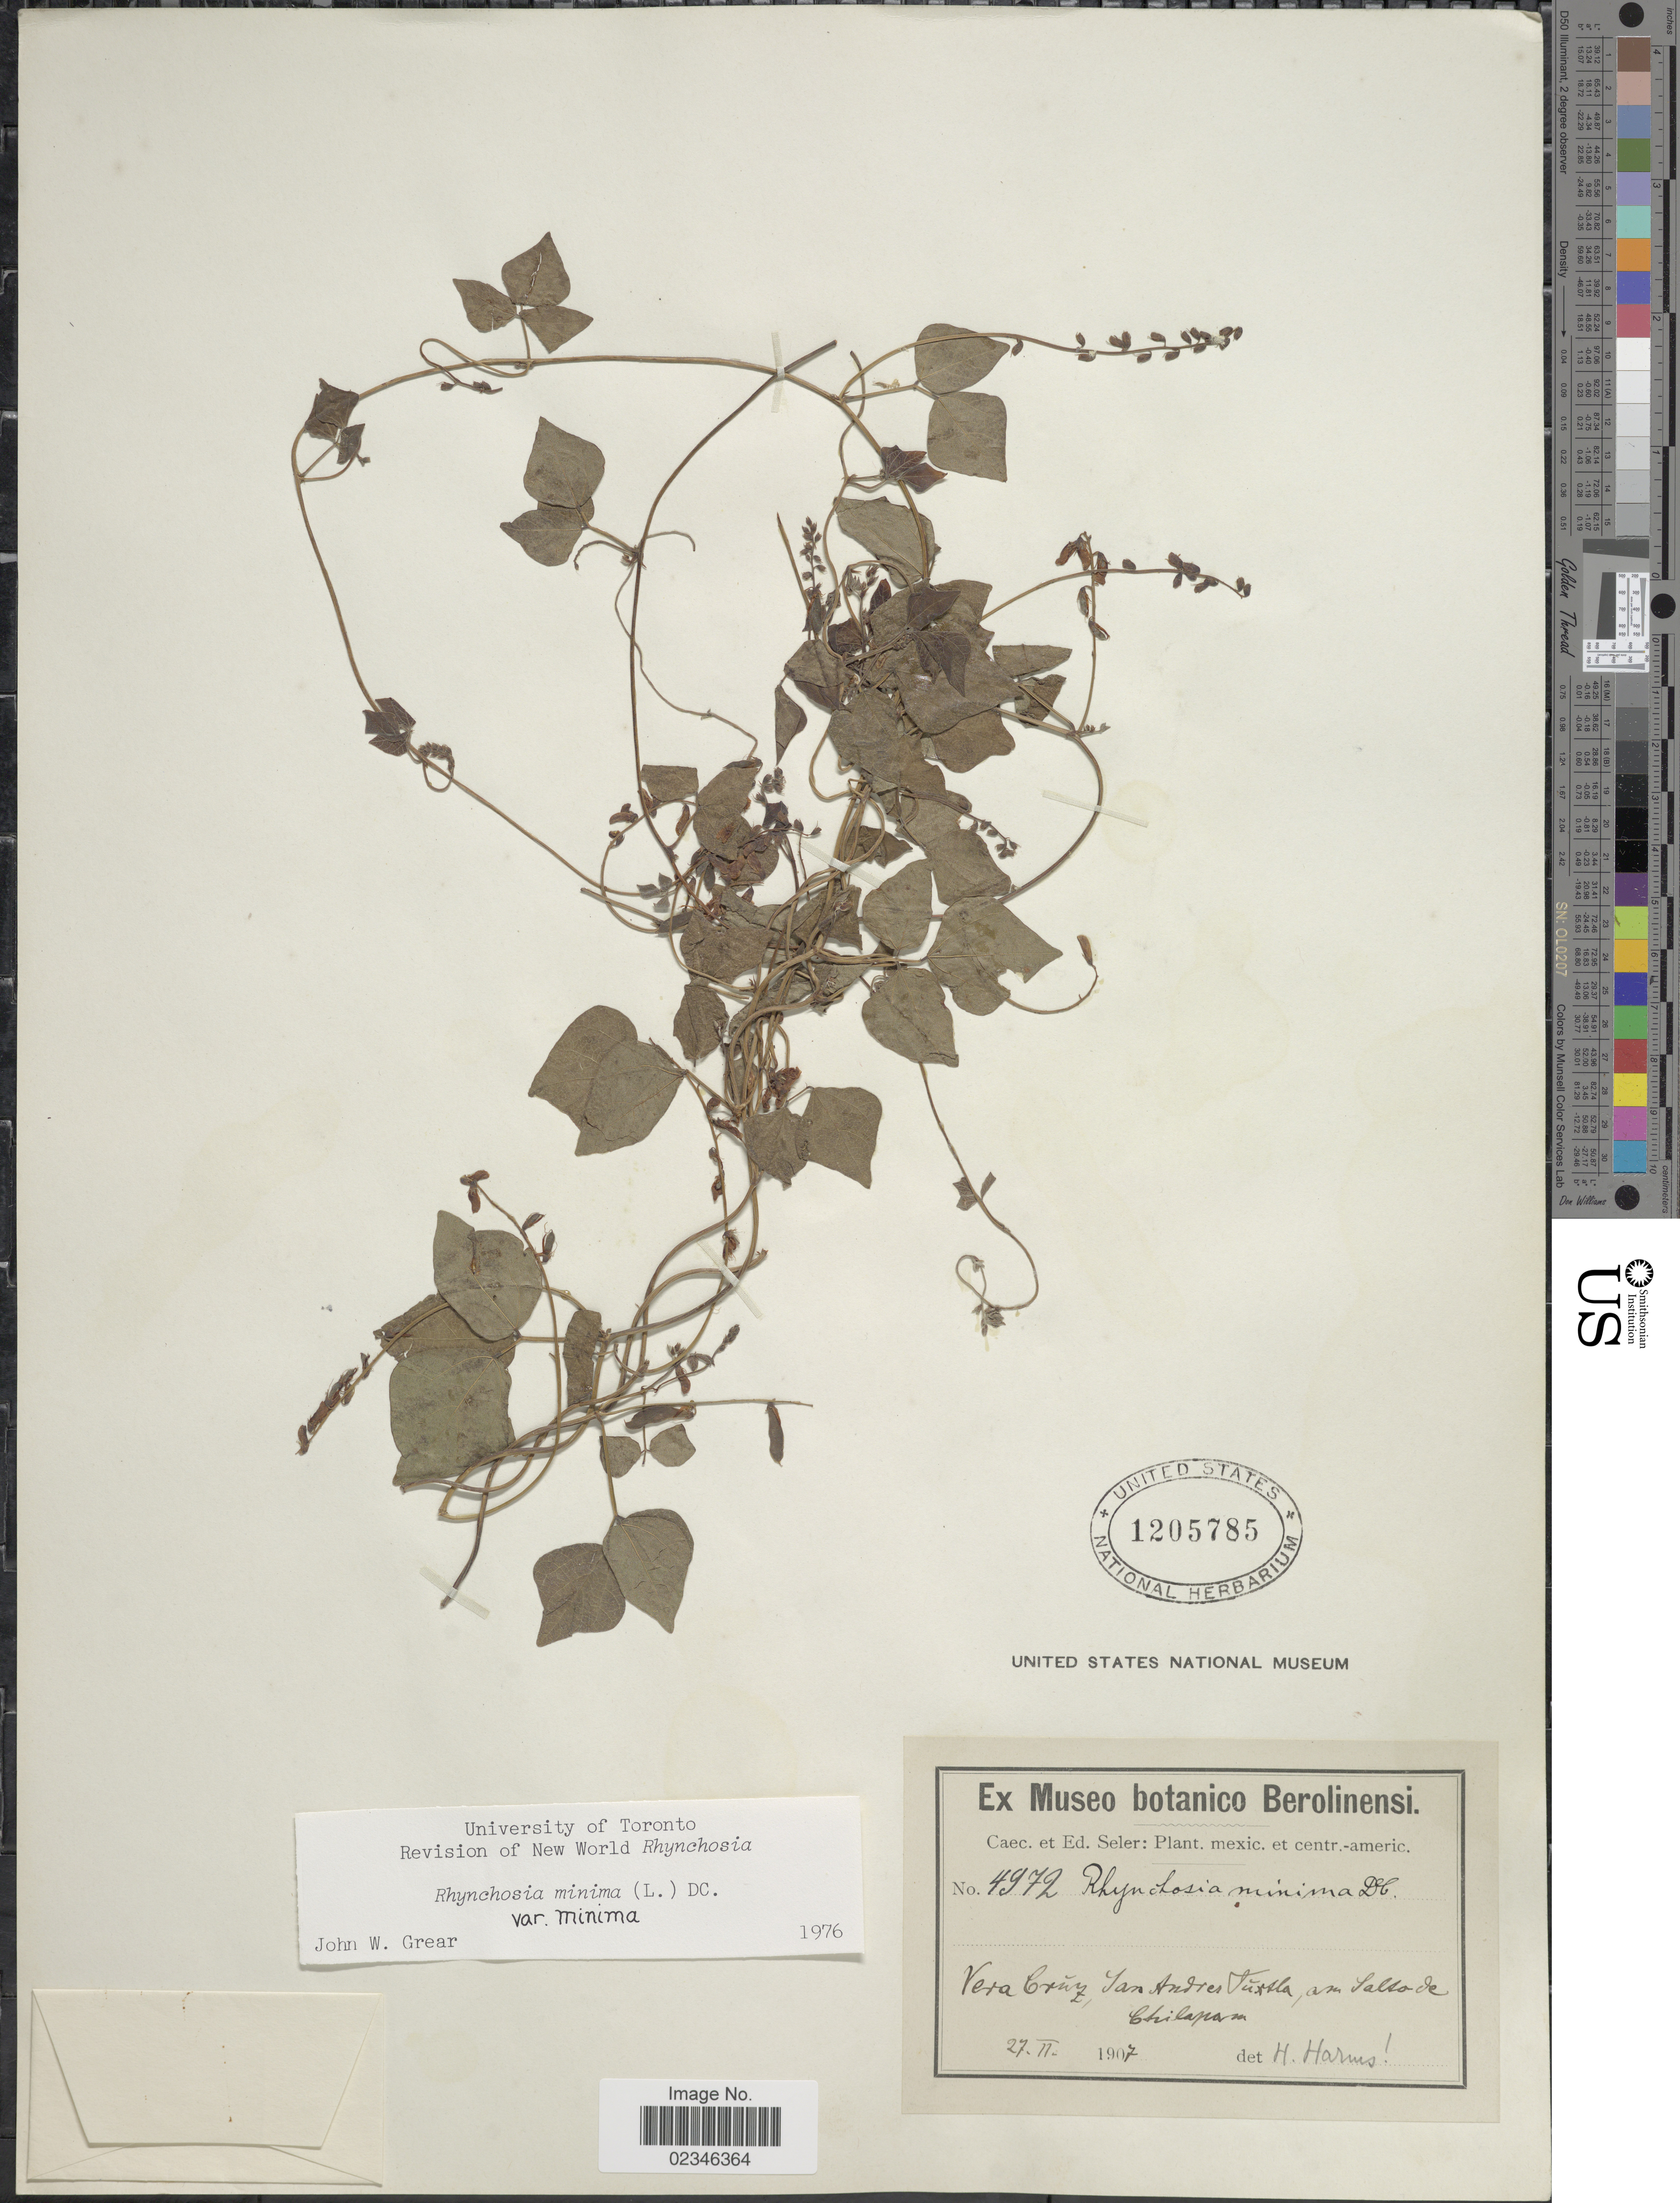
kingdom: Plantae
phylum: Tracheophyta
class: Magnoliopsida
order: Fabales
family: Fabaceae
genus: Rhynchosia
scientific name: Rhynchosia minima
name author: (L.) DC.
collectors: ex Caec. et Ed Seler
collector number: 4972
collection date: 1907-02-27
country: Mexico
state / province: Veracruz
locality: Vera Cruz, San Andres Tuxtla, am Salmso de Chilapam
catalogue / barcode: US 1205785